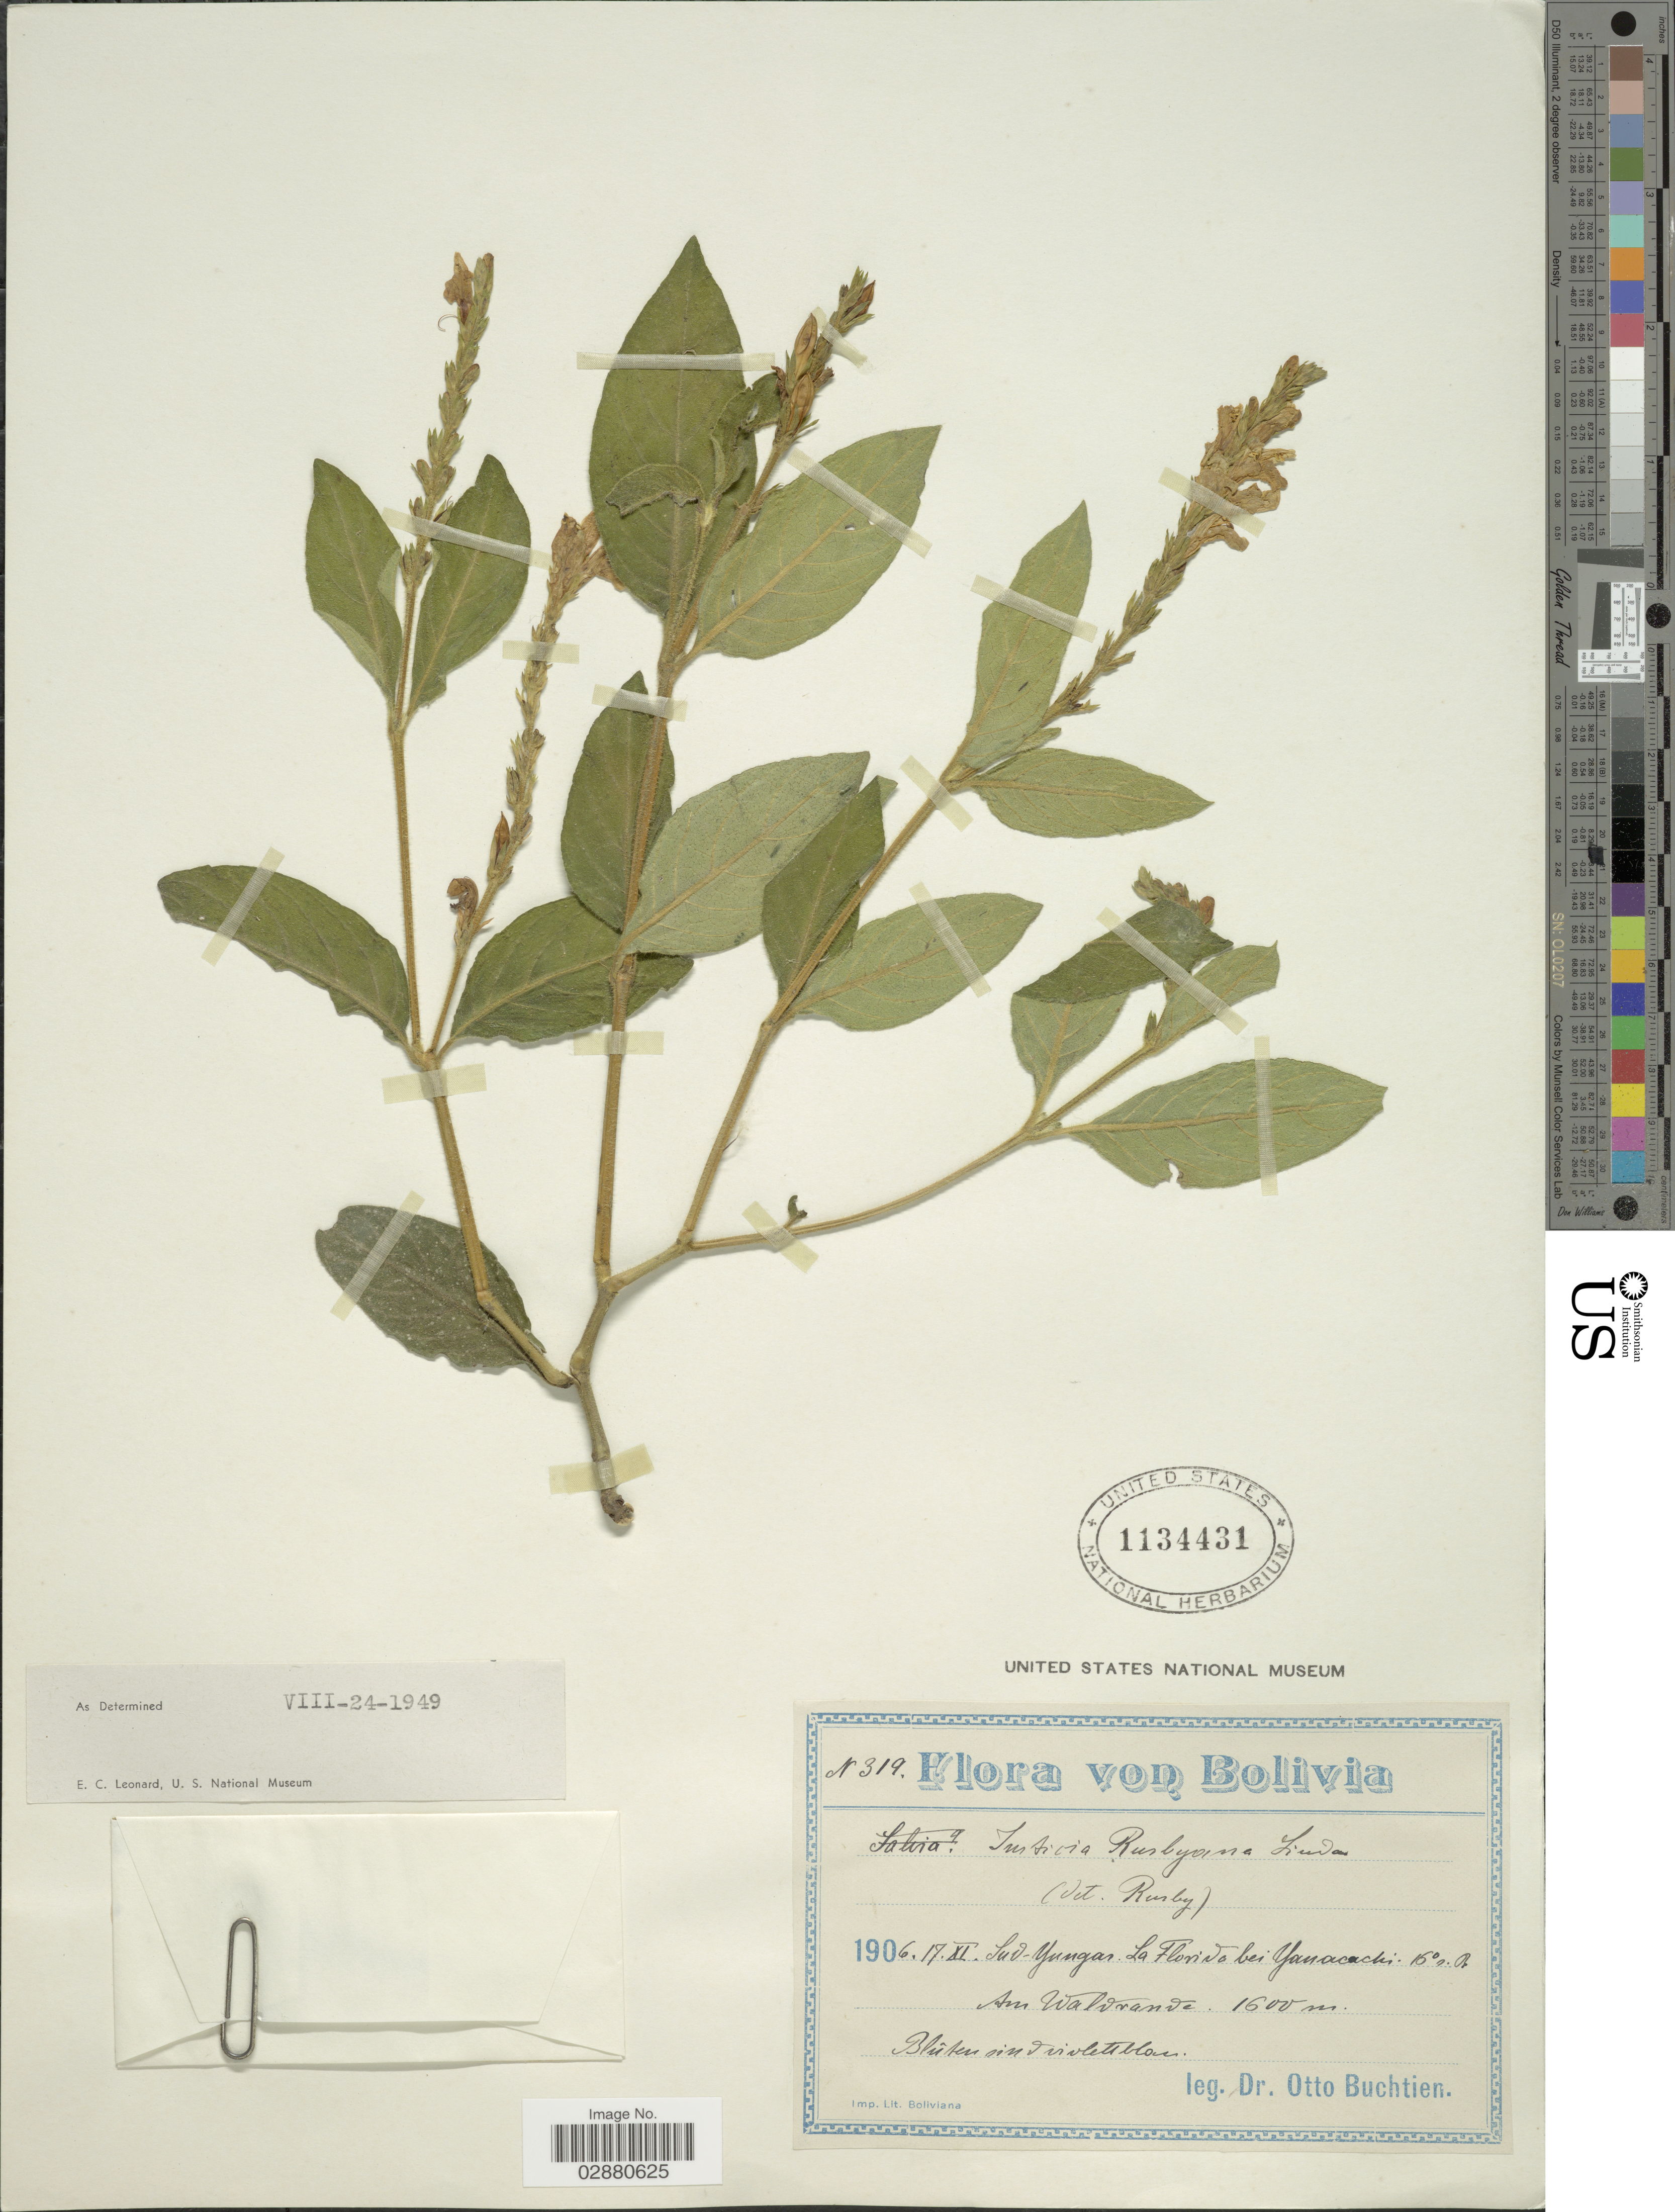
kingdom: Plantae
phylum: Tracheophyta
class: Magnoliopsida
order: Lamiales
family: Acanthaceae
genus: Justicia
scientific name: Justicia rusbyana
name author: Lindau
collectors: O. Buchtien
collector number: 319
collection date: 1906-11-17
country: Bolivia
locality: Sud-Yungas. La Florida bei Yanacachi. 16° s. Br Am Waldrande.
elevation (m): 1600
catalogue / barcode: US 1134431